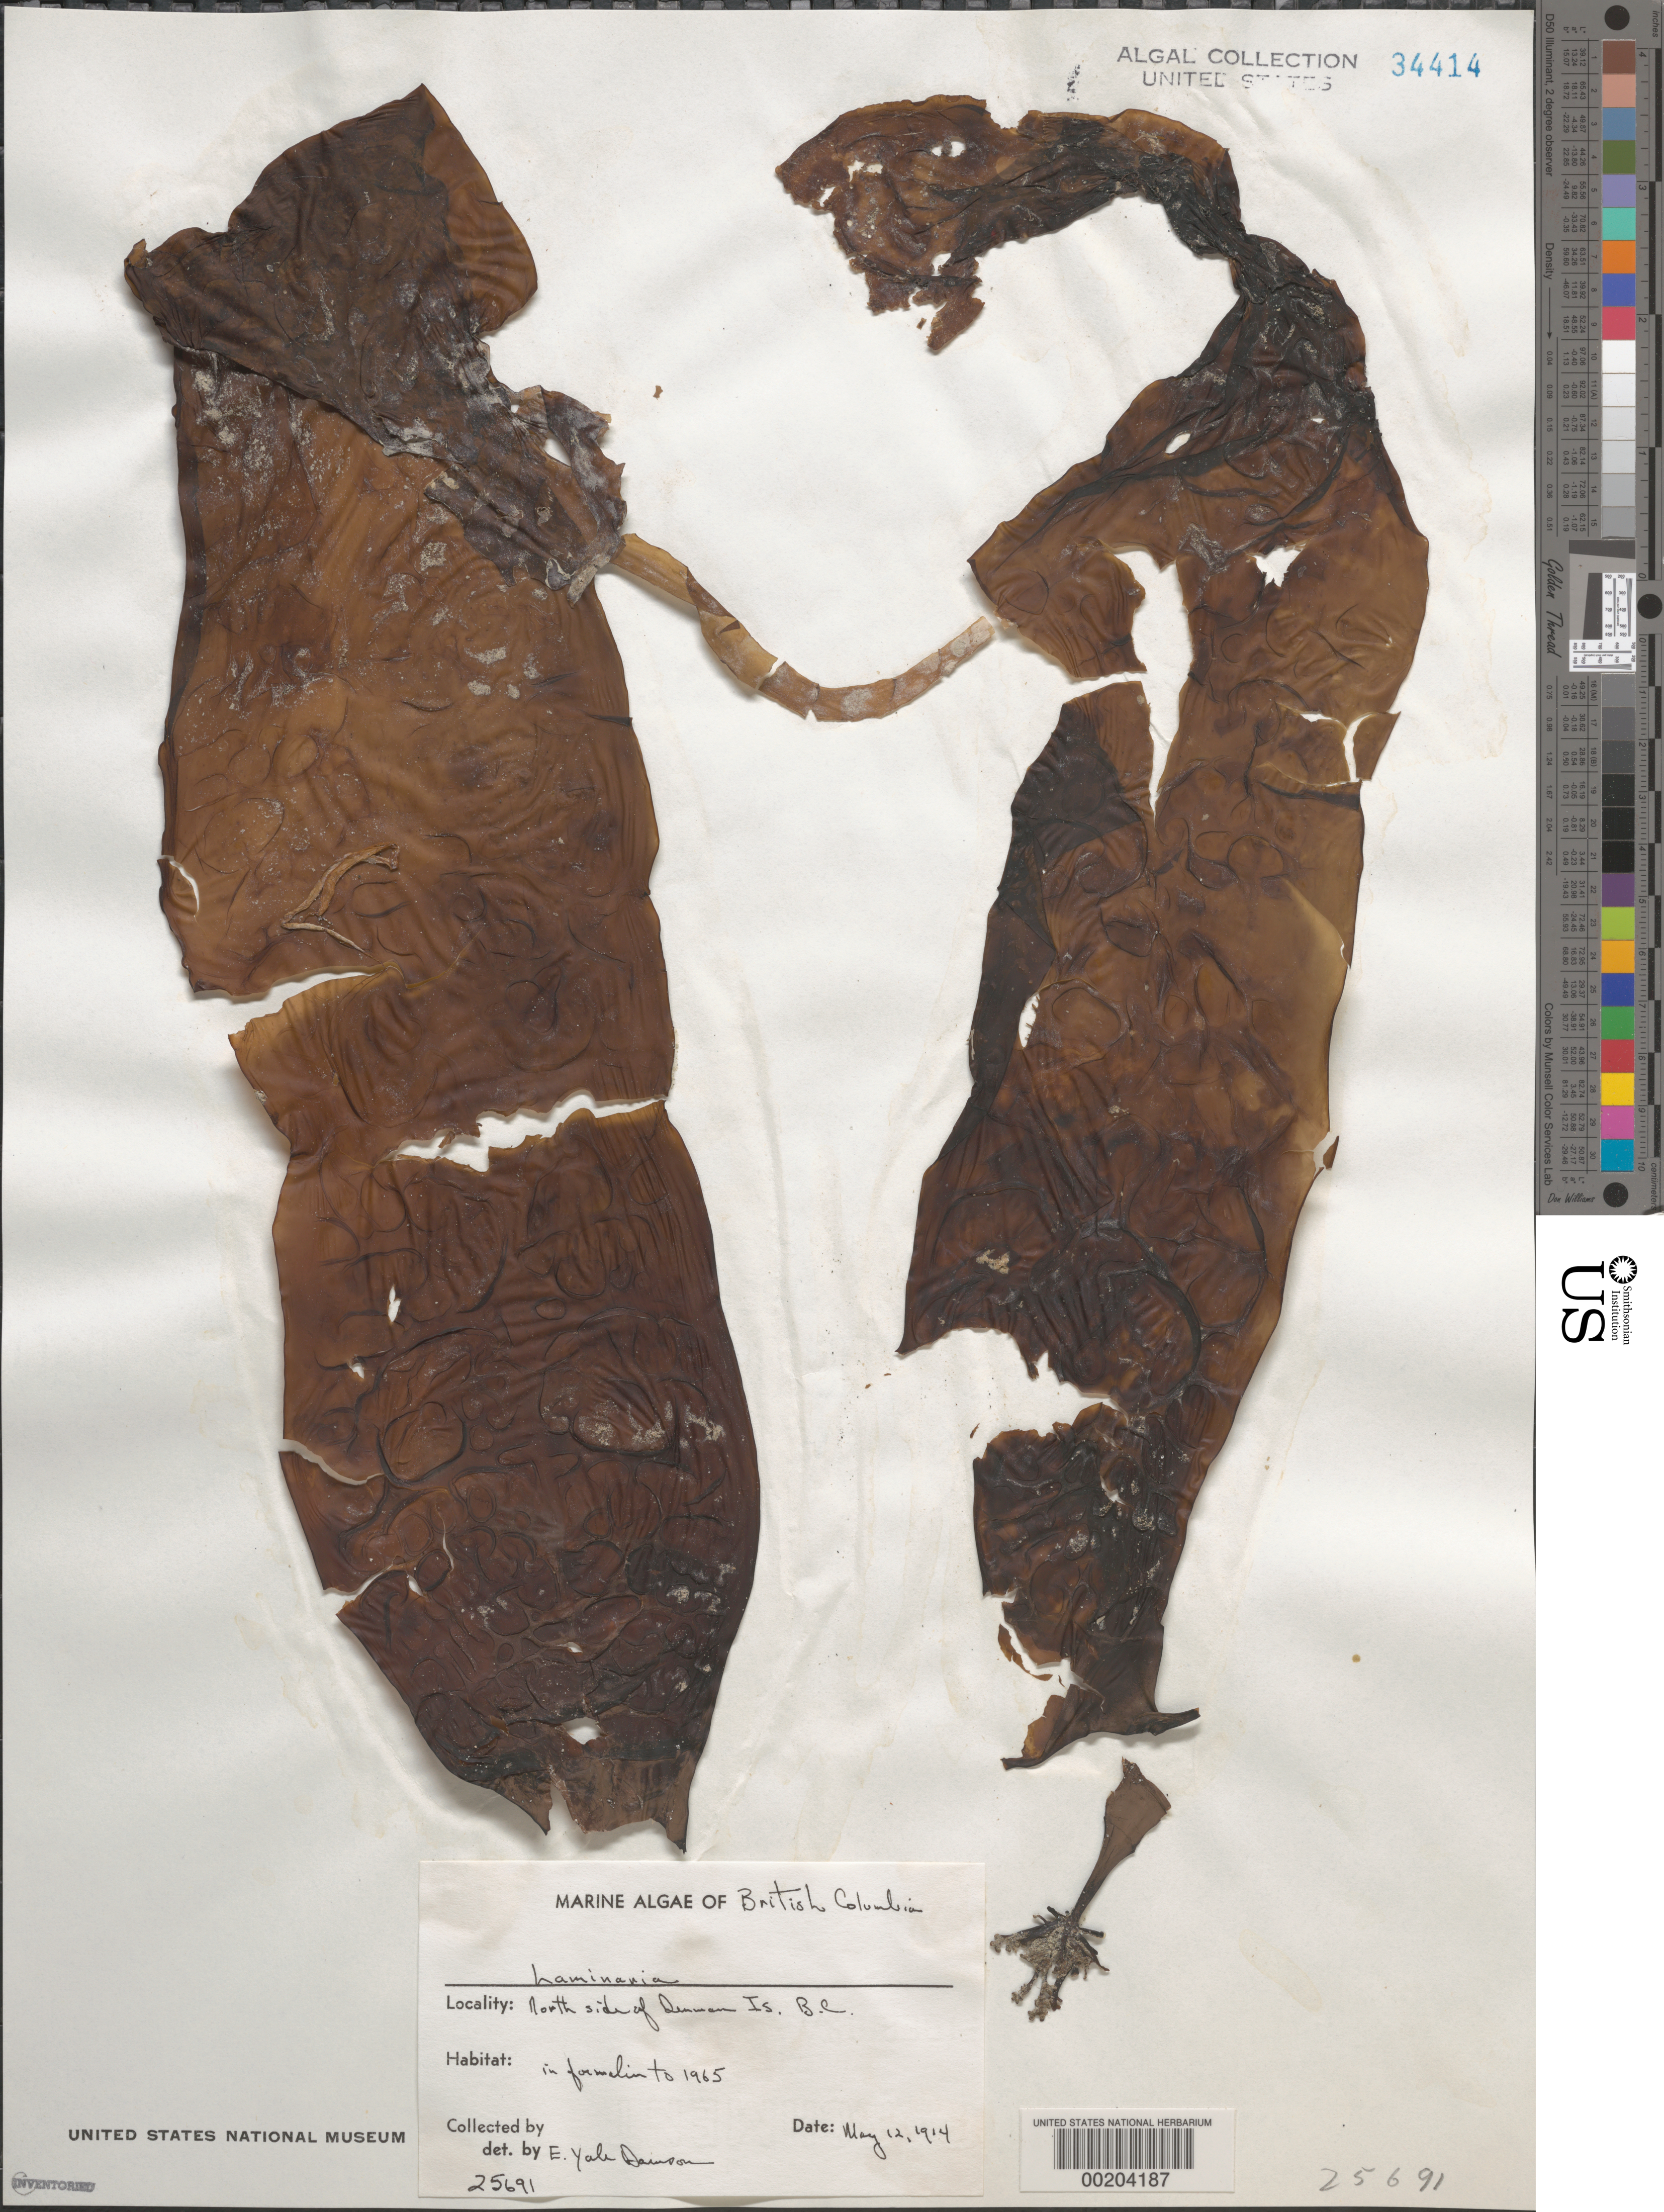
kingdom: Chromista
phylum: Ochrophyta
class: Phaeophyceae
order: Laminariales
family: Laminariaceae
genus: Laminaria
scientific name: Laminaria sp.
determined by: Dawson, E. Y.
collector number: EYD 25691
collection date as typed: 12 May 1914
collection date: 1914-05-12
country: Canada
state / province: British Columbia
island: Denman Island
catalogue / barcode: US 34414